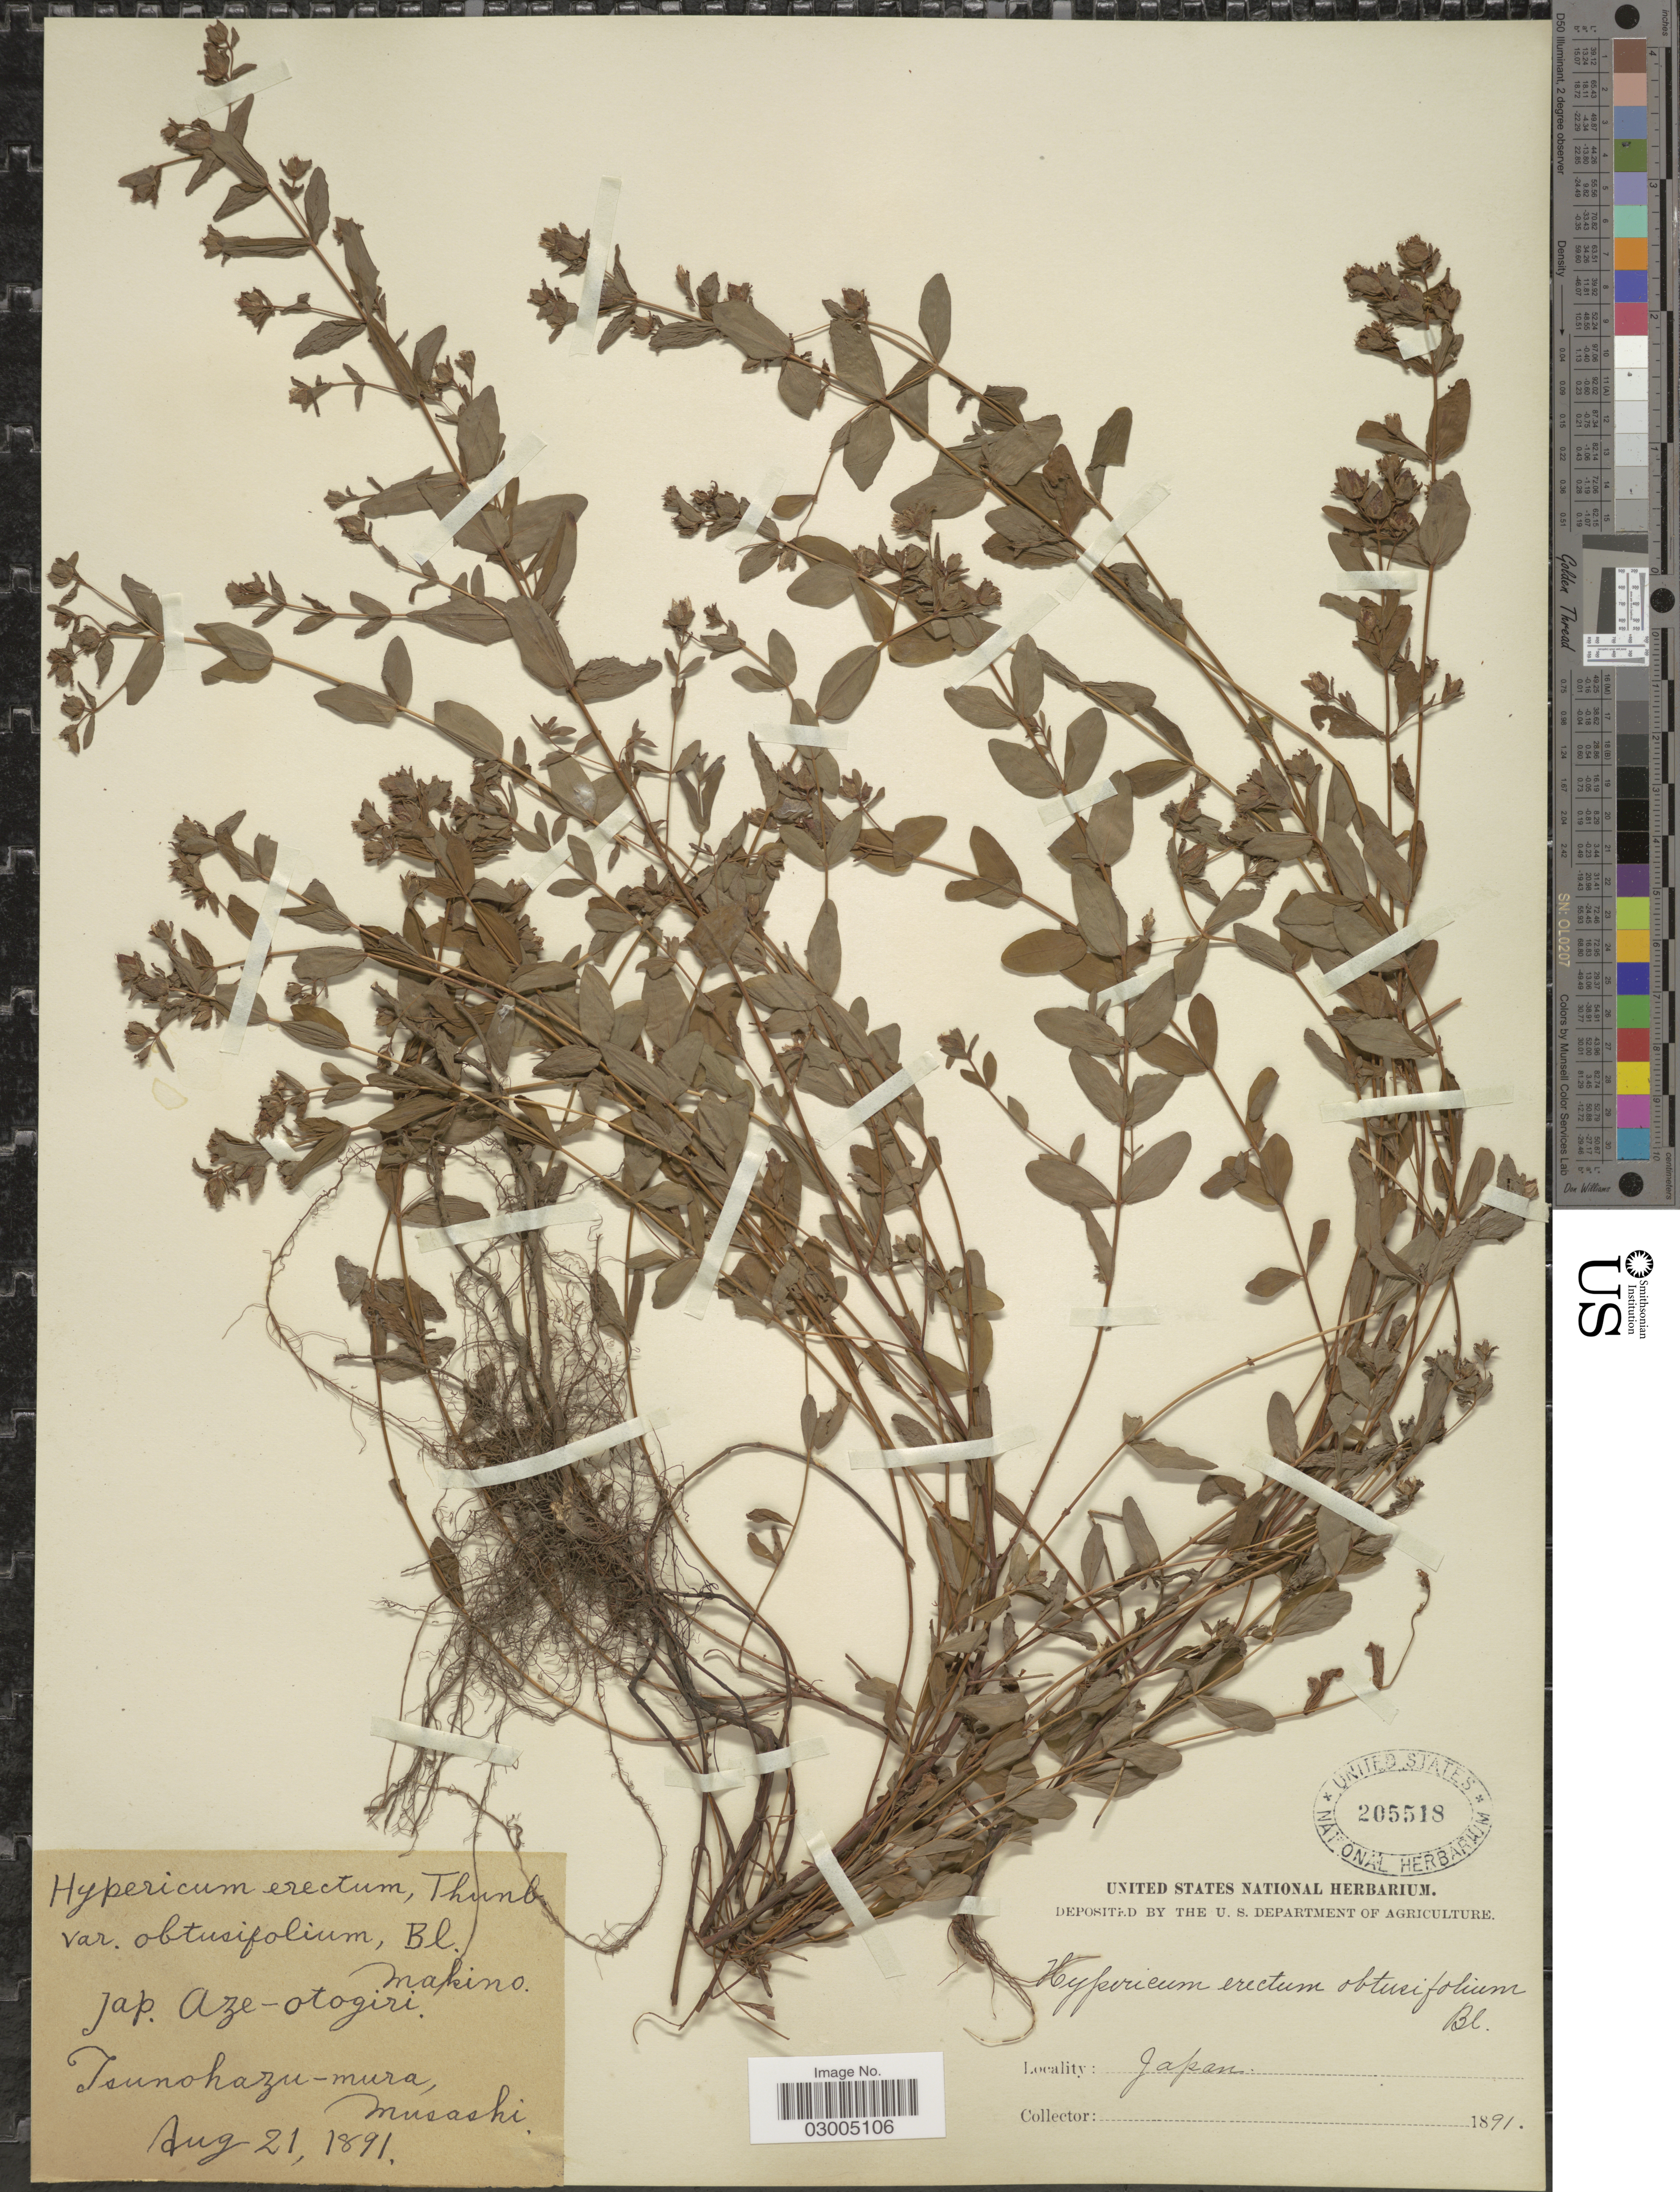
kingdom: Plantae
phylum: Tracheophyta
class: Magnoliopsida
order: Malpighiales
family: Hypericaceae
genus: Hypericum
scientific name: Hypericum erectum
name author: Thunb.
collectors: ex herb. United States National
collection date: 1891-08-21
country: Japan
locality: Tsunohazu-mura, Musashi.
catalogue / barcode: US 205518